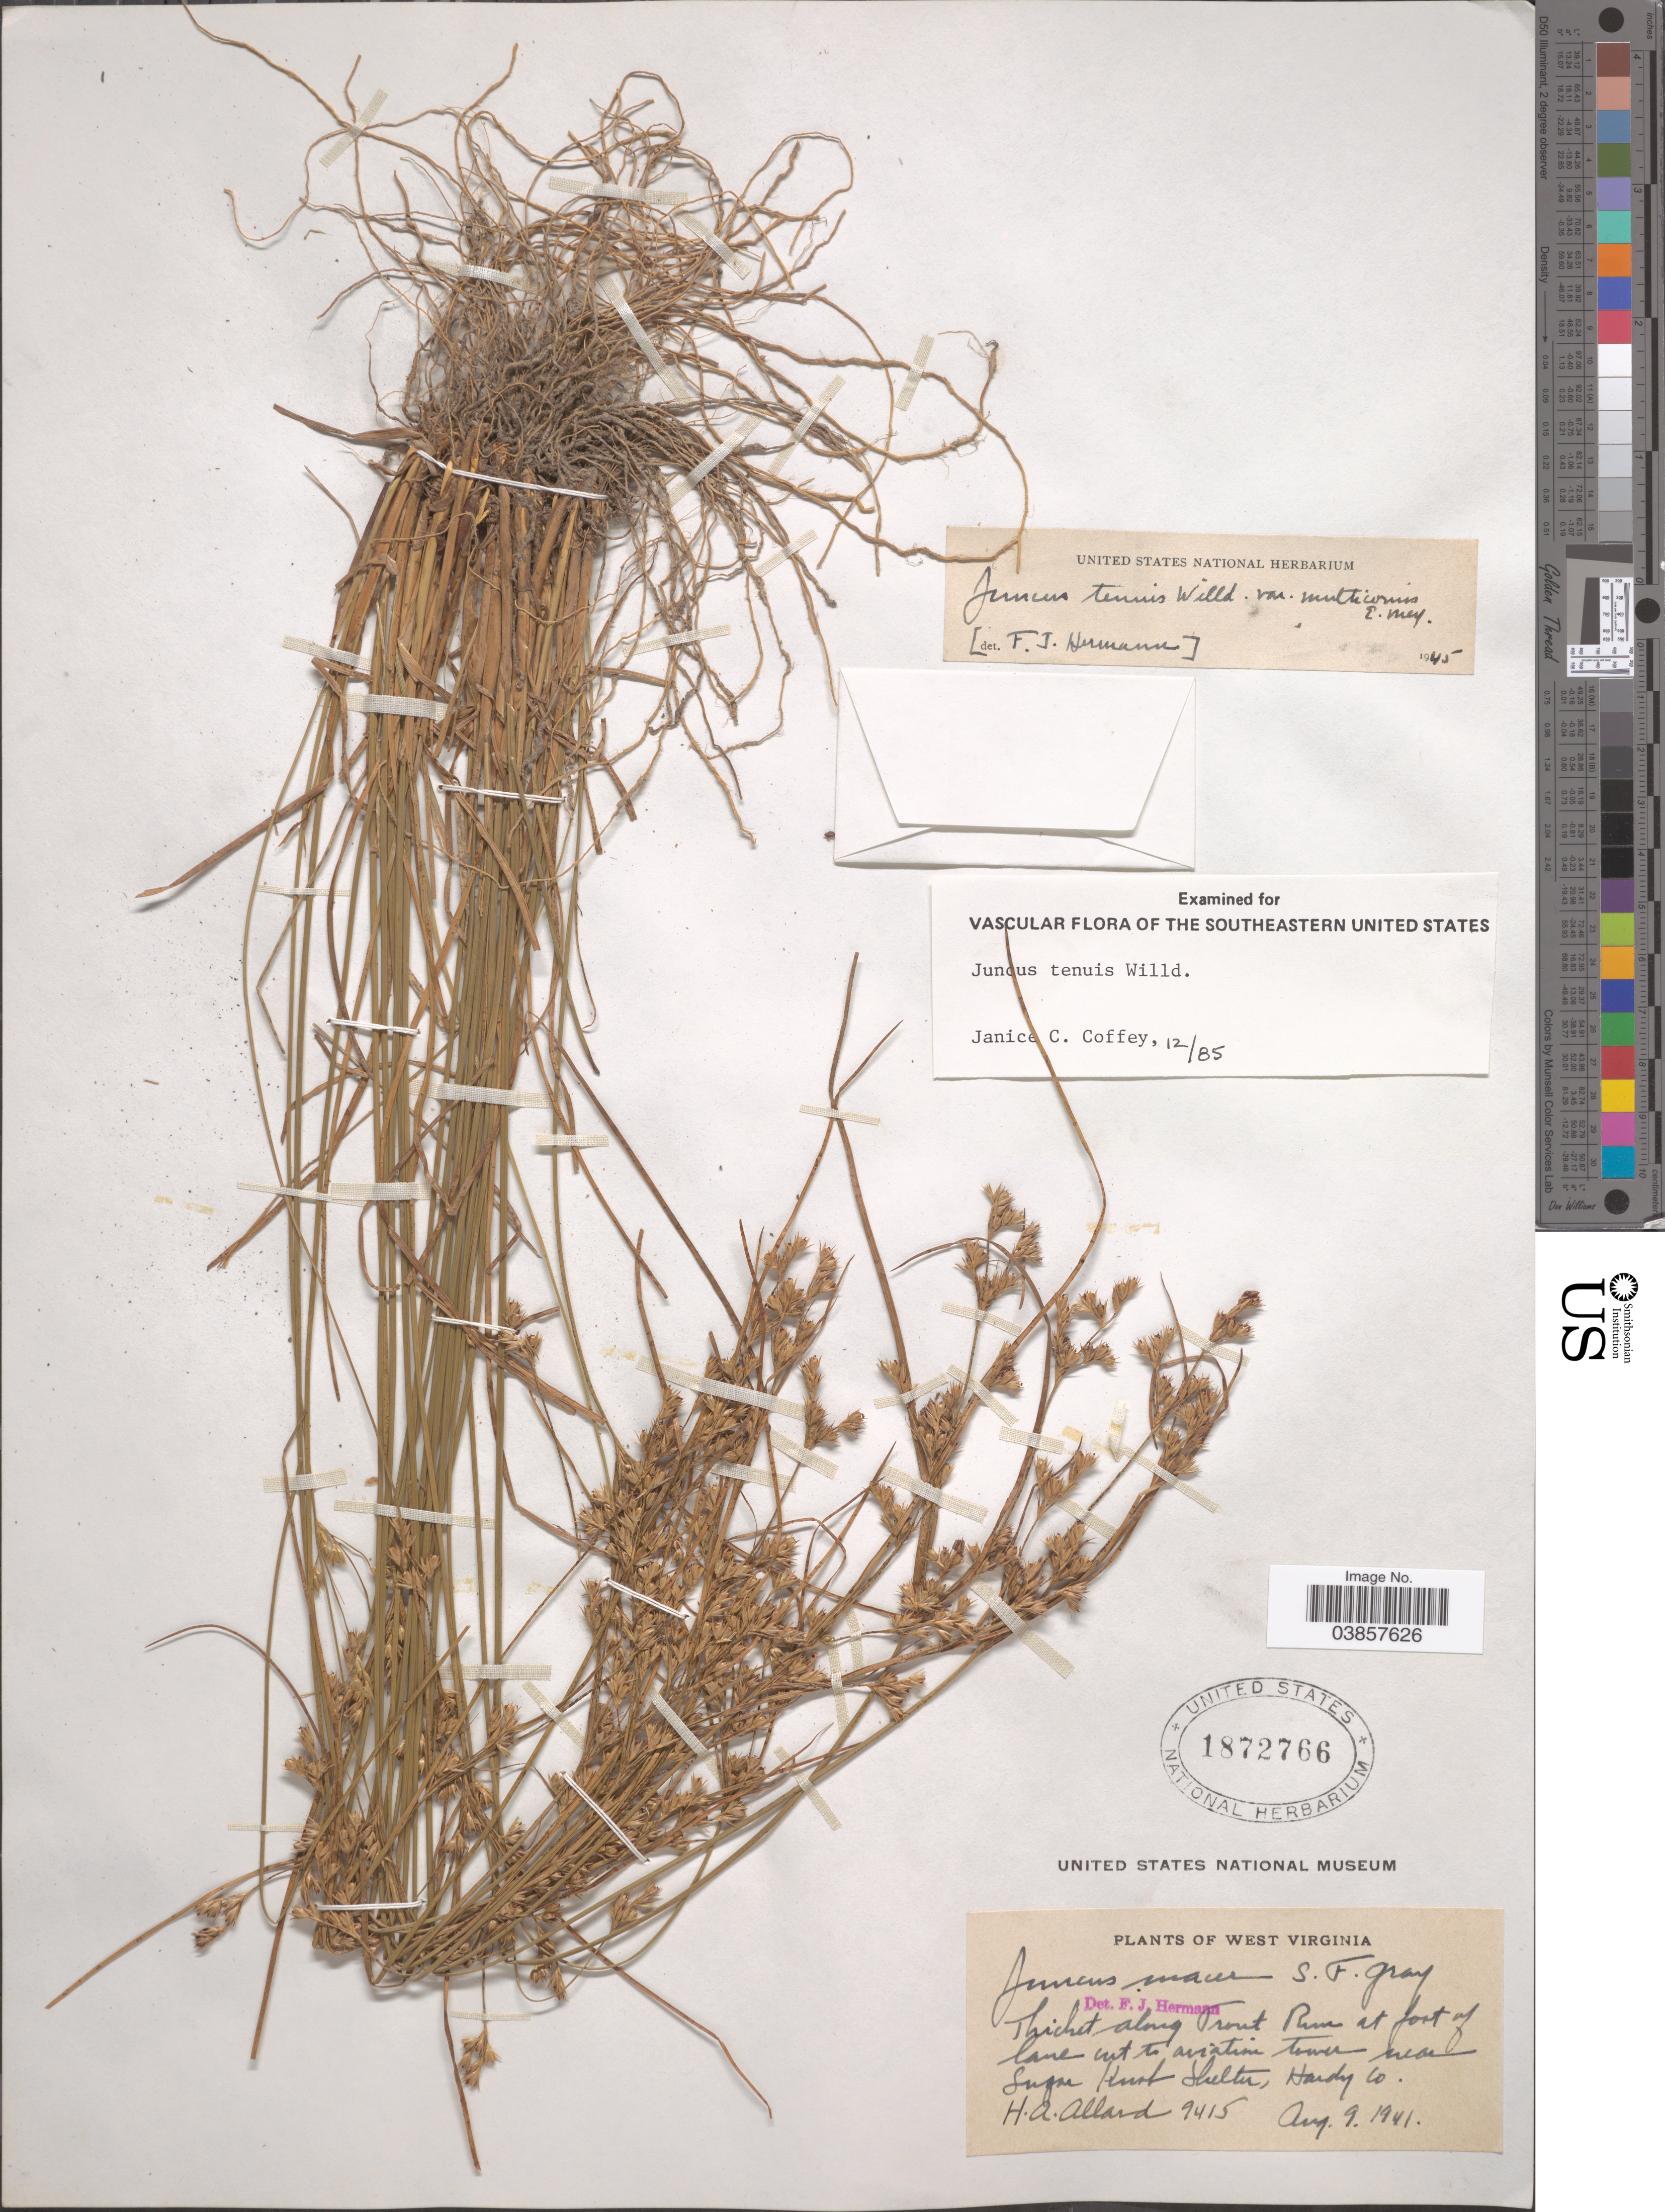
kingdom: Plantae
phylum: Tracheophyta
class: Liliopsida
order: Poales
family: Juncaceae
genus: Juncus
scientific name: Juncus tenuis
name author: Willd.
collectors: H. A. Allard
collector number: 9415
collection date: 1941-08-09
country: United States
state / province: West Virginia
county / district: Hardy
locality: Thicket along Trout River at foot of lane mt to aviation tower near Sugar Knob Shelter, Hardy Co.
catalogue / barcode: US 1872766